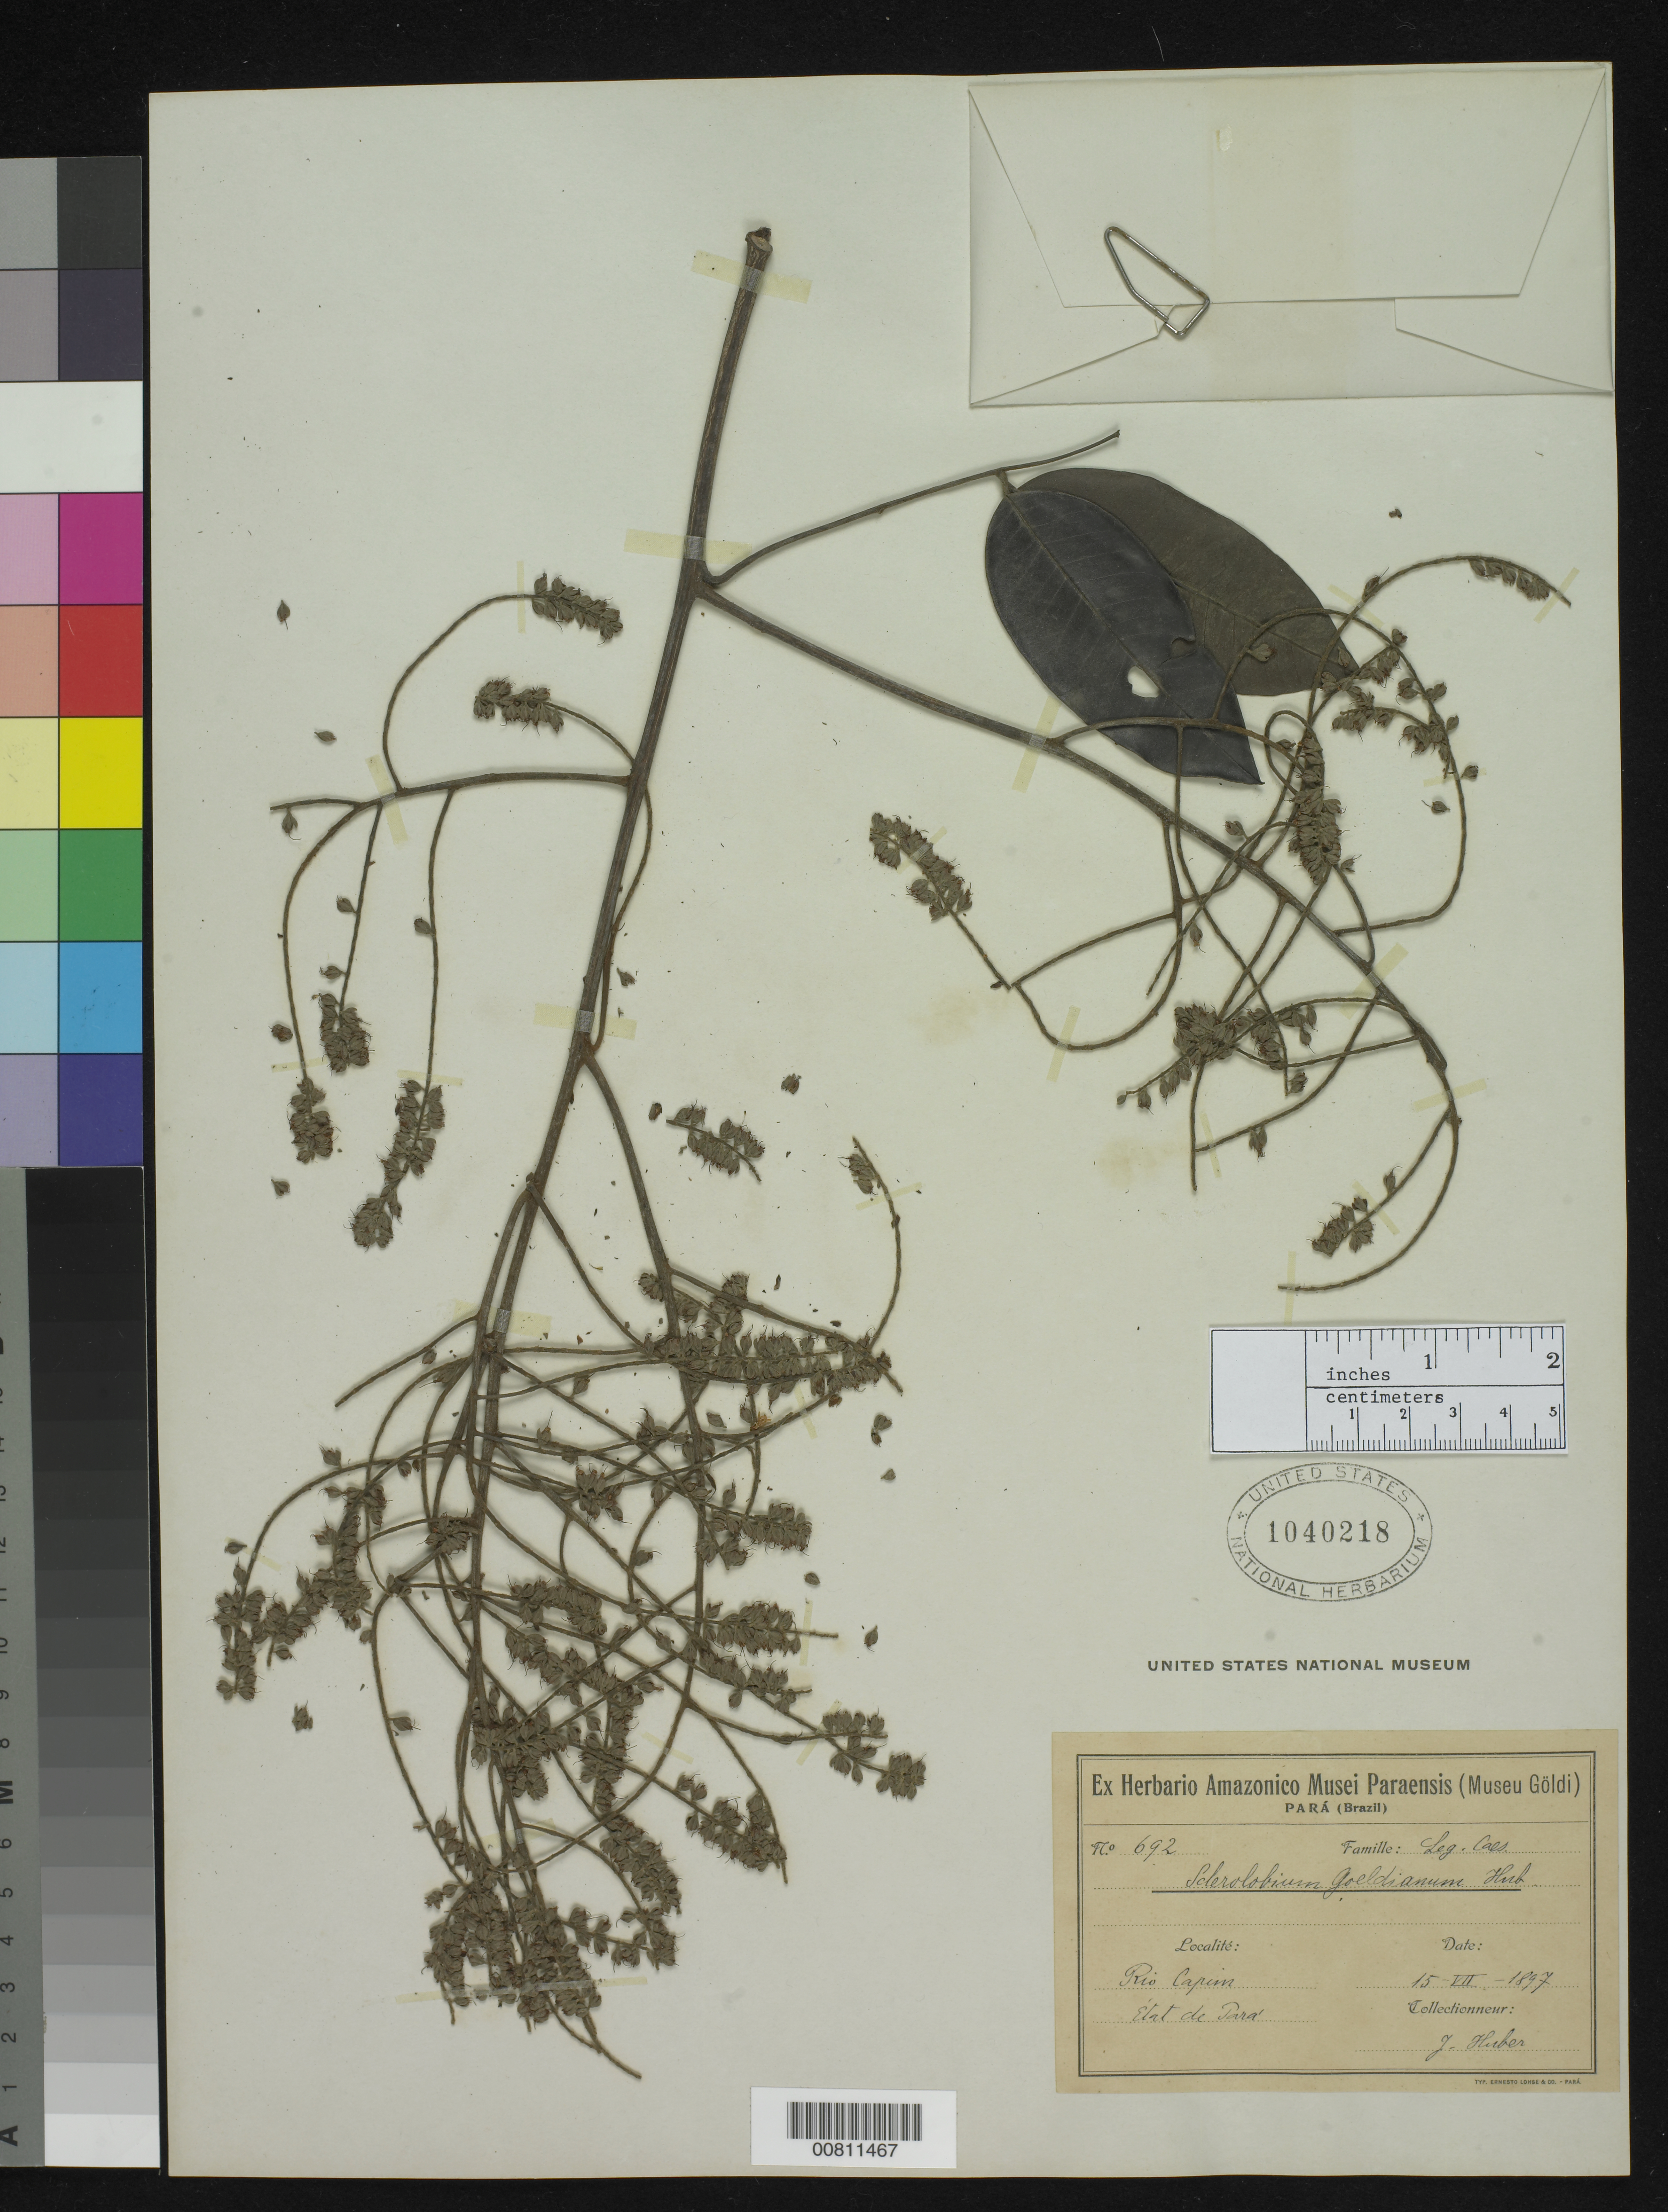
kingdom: Plantae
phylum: Tracheophyta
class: Magnoliopsida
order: Fabales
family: Fabaceae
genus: Sclerolobium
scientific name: Sclerolobium goeldianum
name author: Huber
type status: Isotype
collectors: J. Huber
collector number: H.A.M.G. 692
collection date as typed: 15 Jul 1897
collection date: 1897-07-15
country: Brazil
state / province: Pará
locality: Rio Capim.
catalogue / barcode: US 1040218